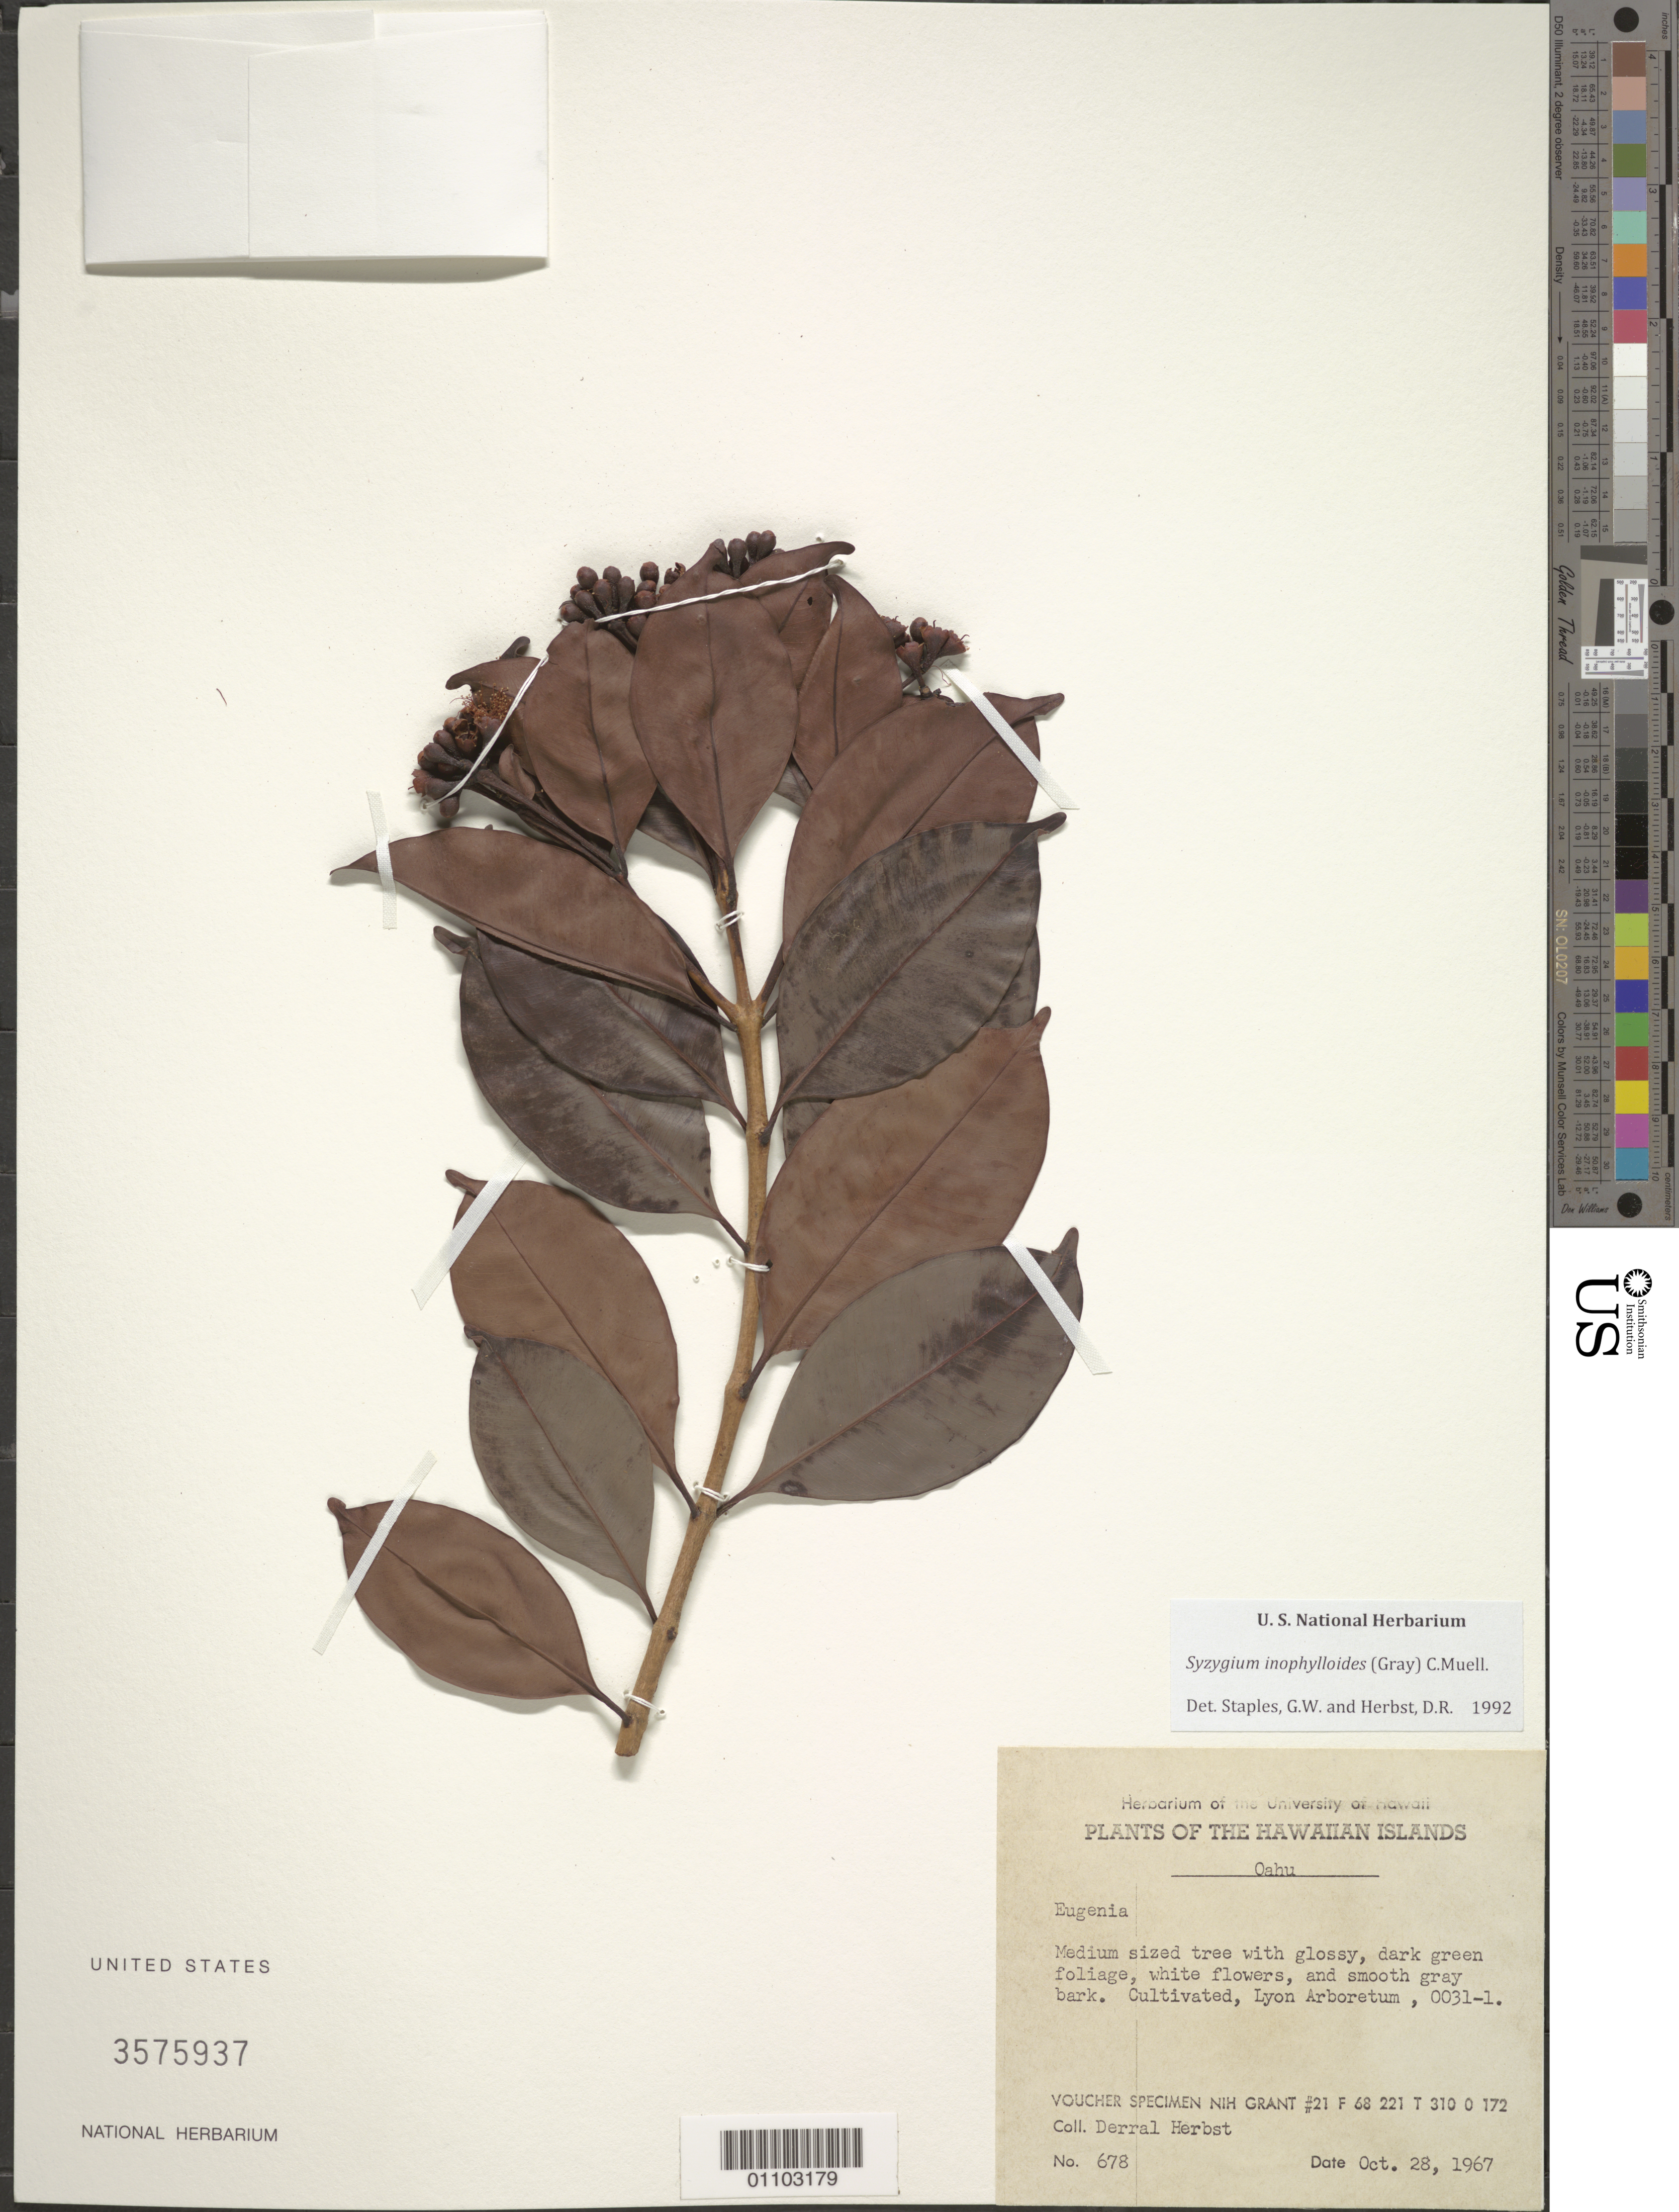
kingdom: Plantae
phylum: Tracheophyta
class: Magnoliopsida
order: Myrtales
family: Myrtaceae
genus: Syzygium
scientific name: Syzygium inophylloides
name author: (A. Gray) K. Müller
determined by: Staples, G. W.; Herbst, D. R.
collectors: D. R. Herbst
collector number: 678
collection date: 1967-10-28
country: United States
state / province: Hawaii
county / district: Honolulu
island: Oahu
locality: Lyon Arboretum. Cultivated.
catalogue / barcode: US 3575937